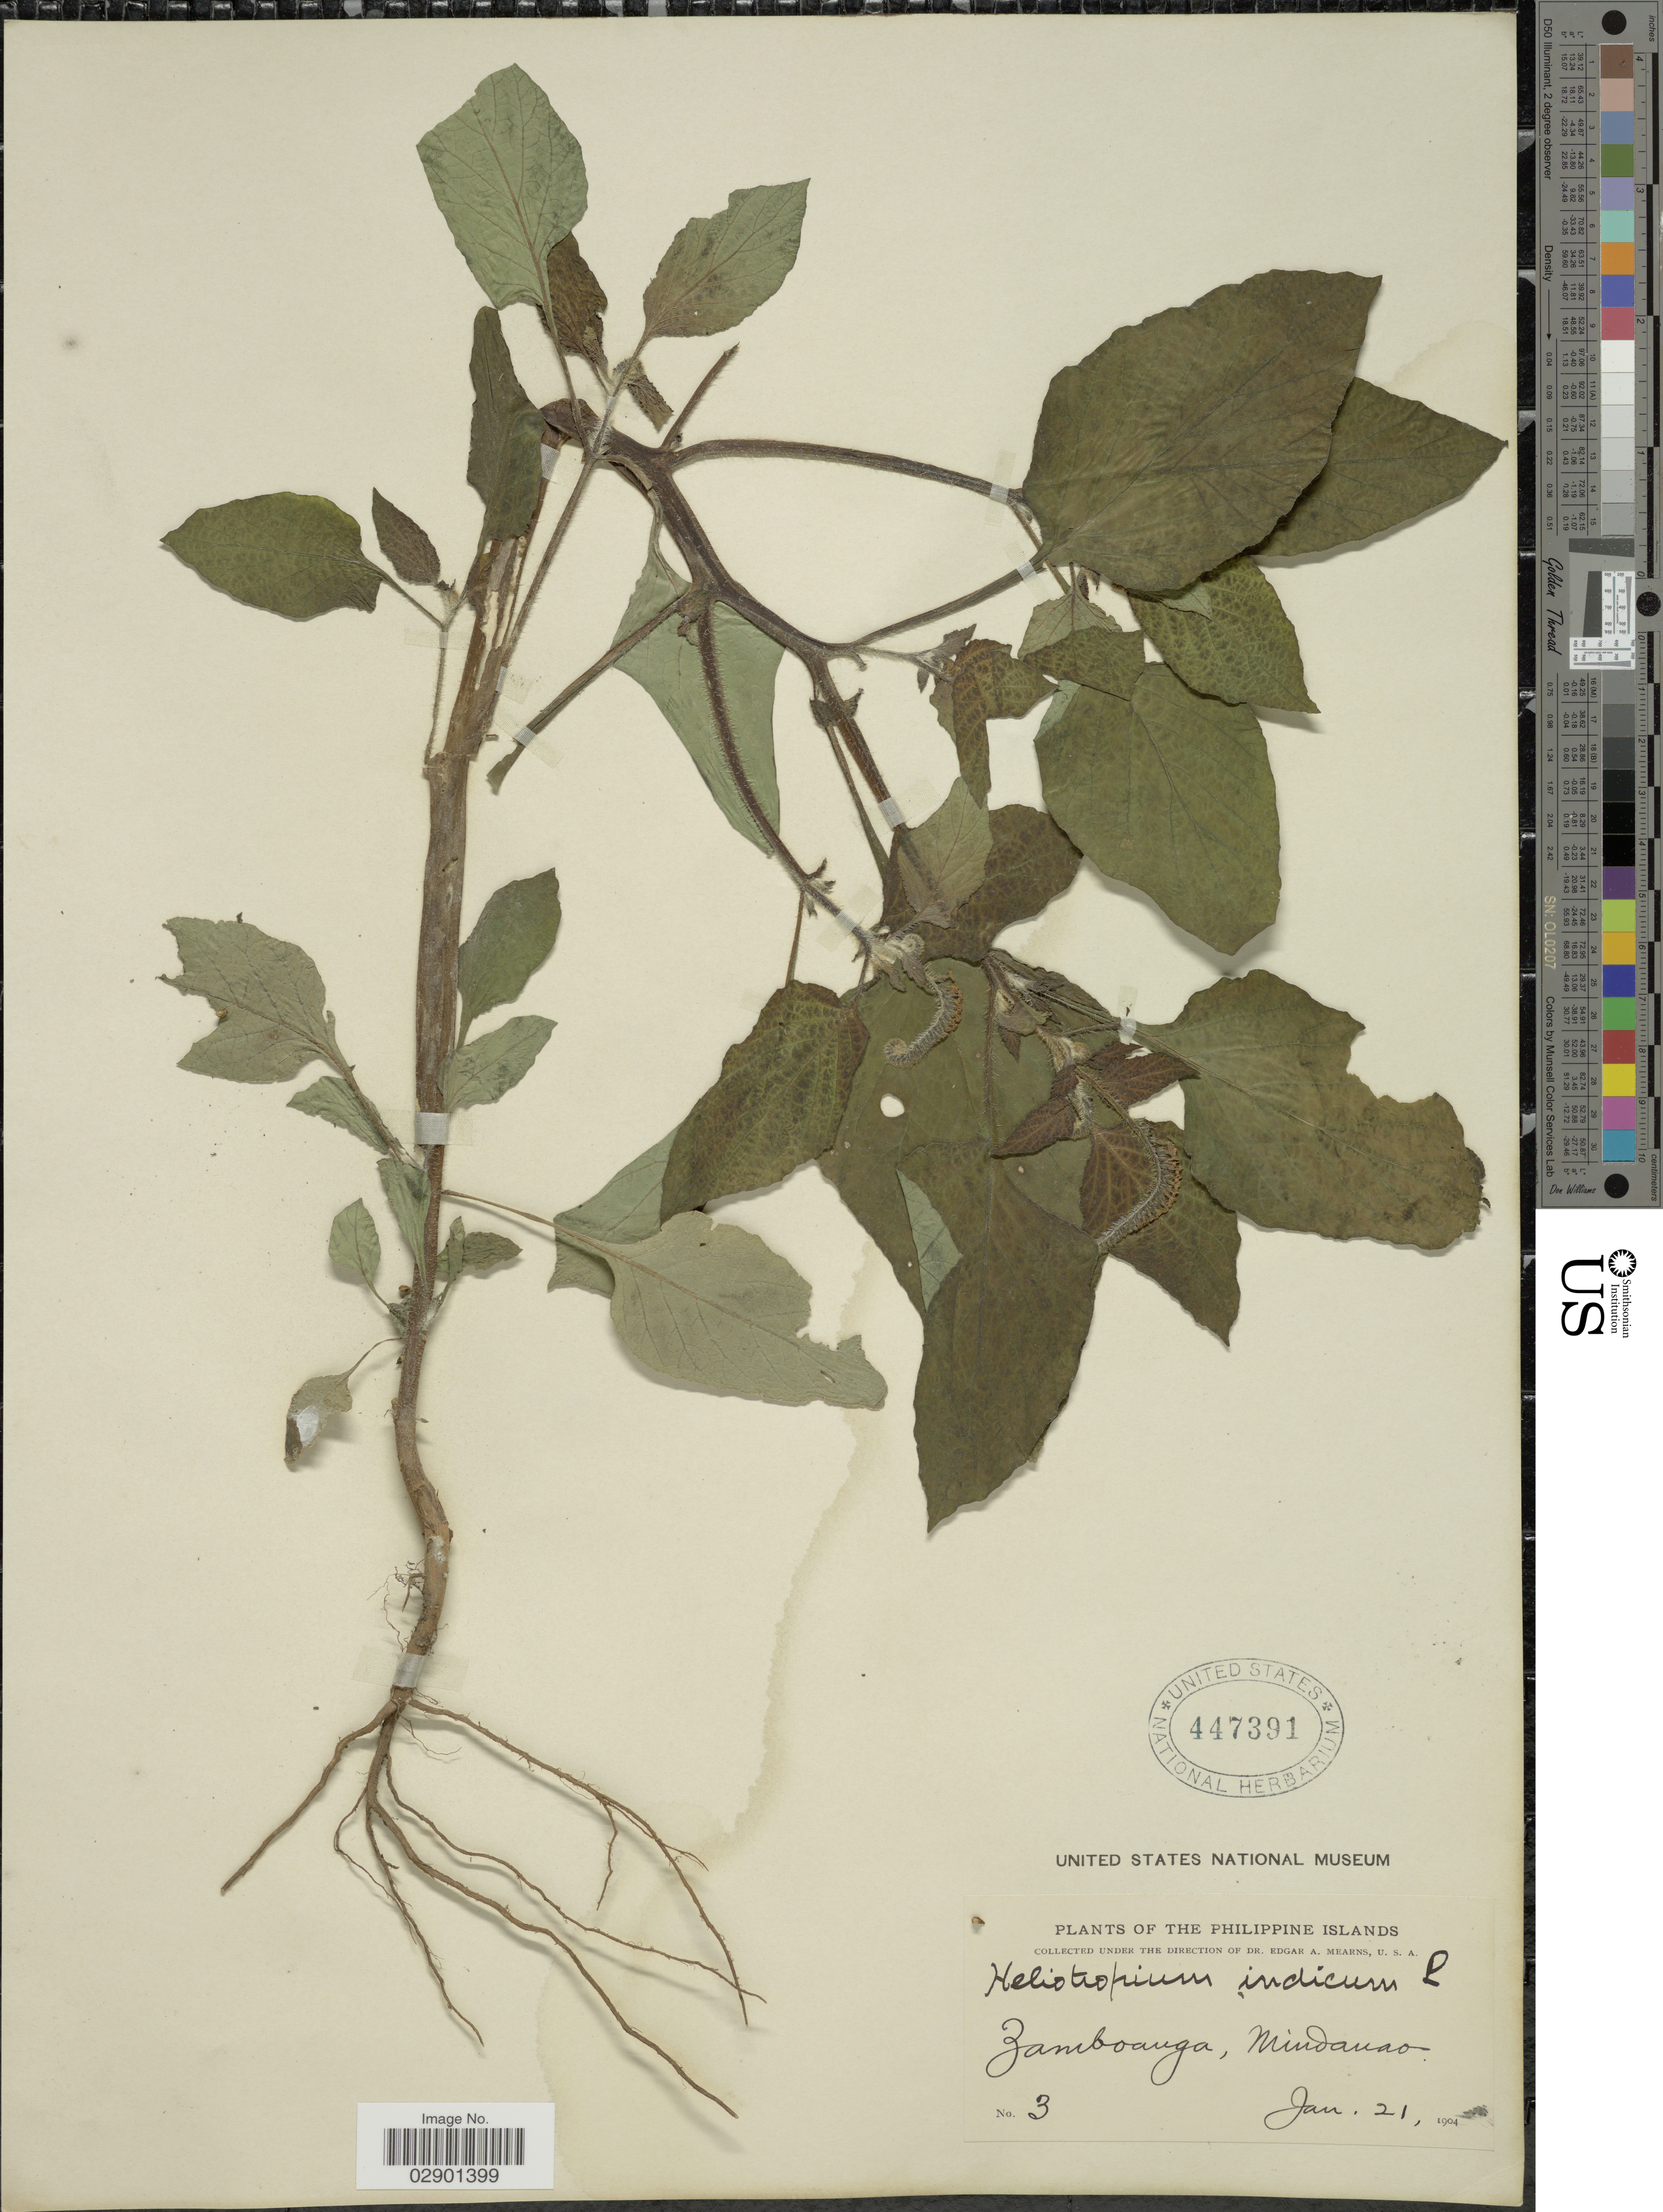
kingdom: Plantae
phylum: Tracheophyta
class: Magnoliopsida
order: Boraginales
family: Heliotropiaceae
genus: Heliotropium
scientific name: Heliotropium indicum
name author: L.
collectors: E. A. Mearns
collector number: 3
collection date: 1904-01-21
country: Philippines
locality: Philippine Islands. Zamboanga, Mindanao.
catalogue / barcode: US 447391